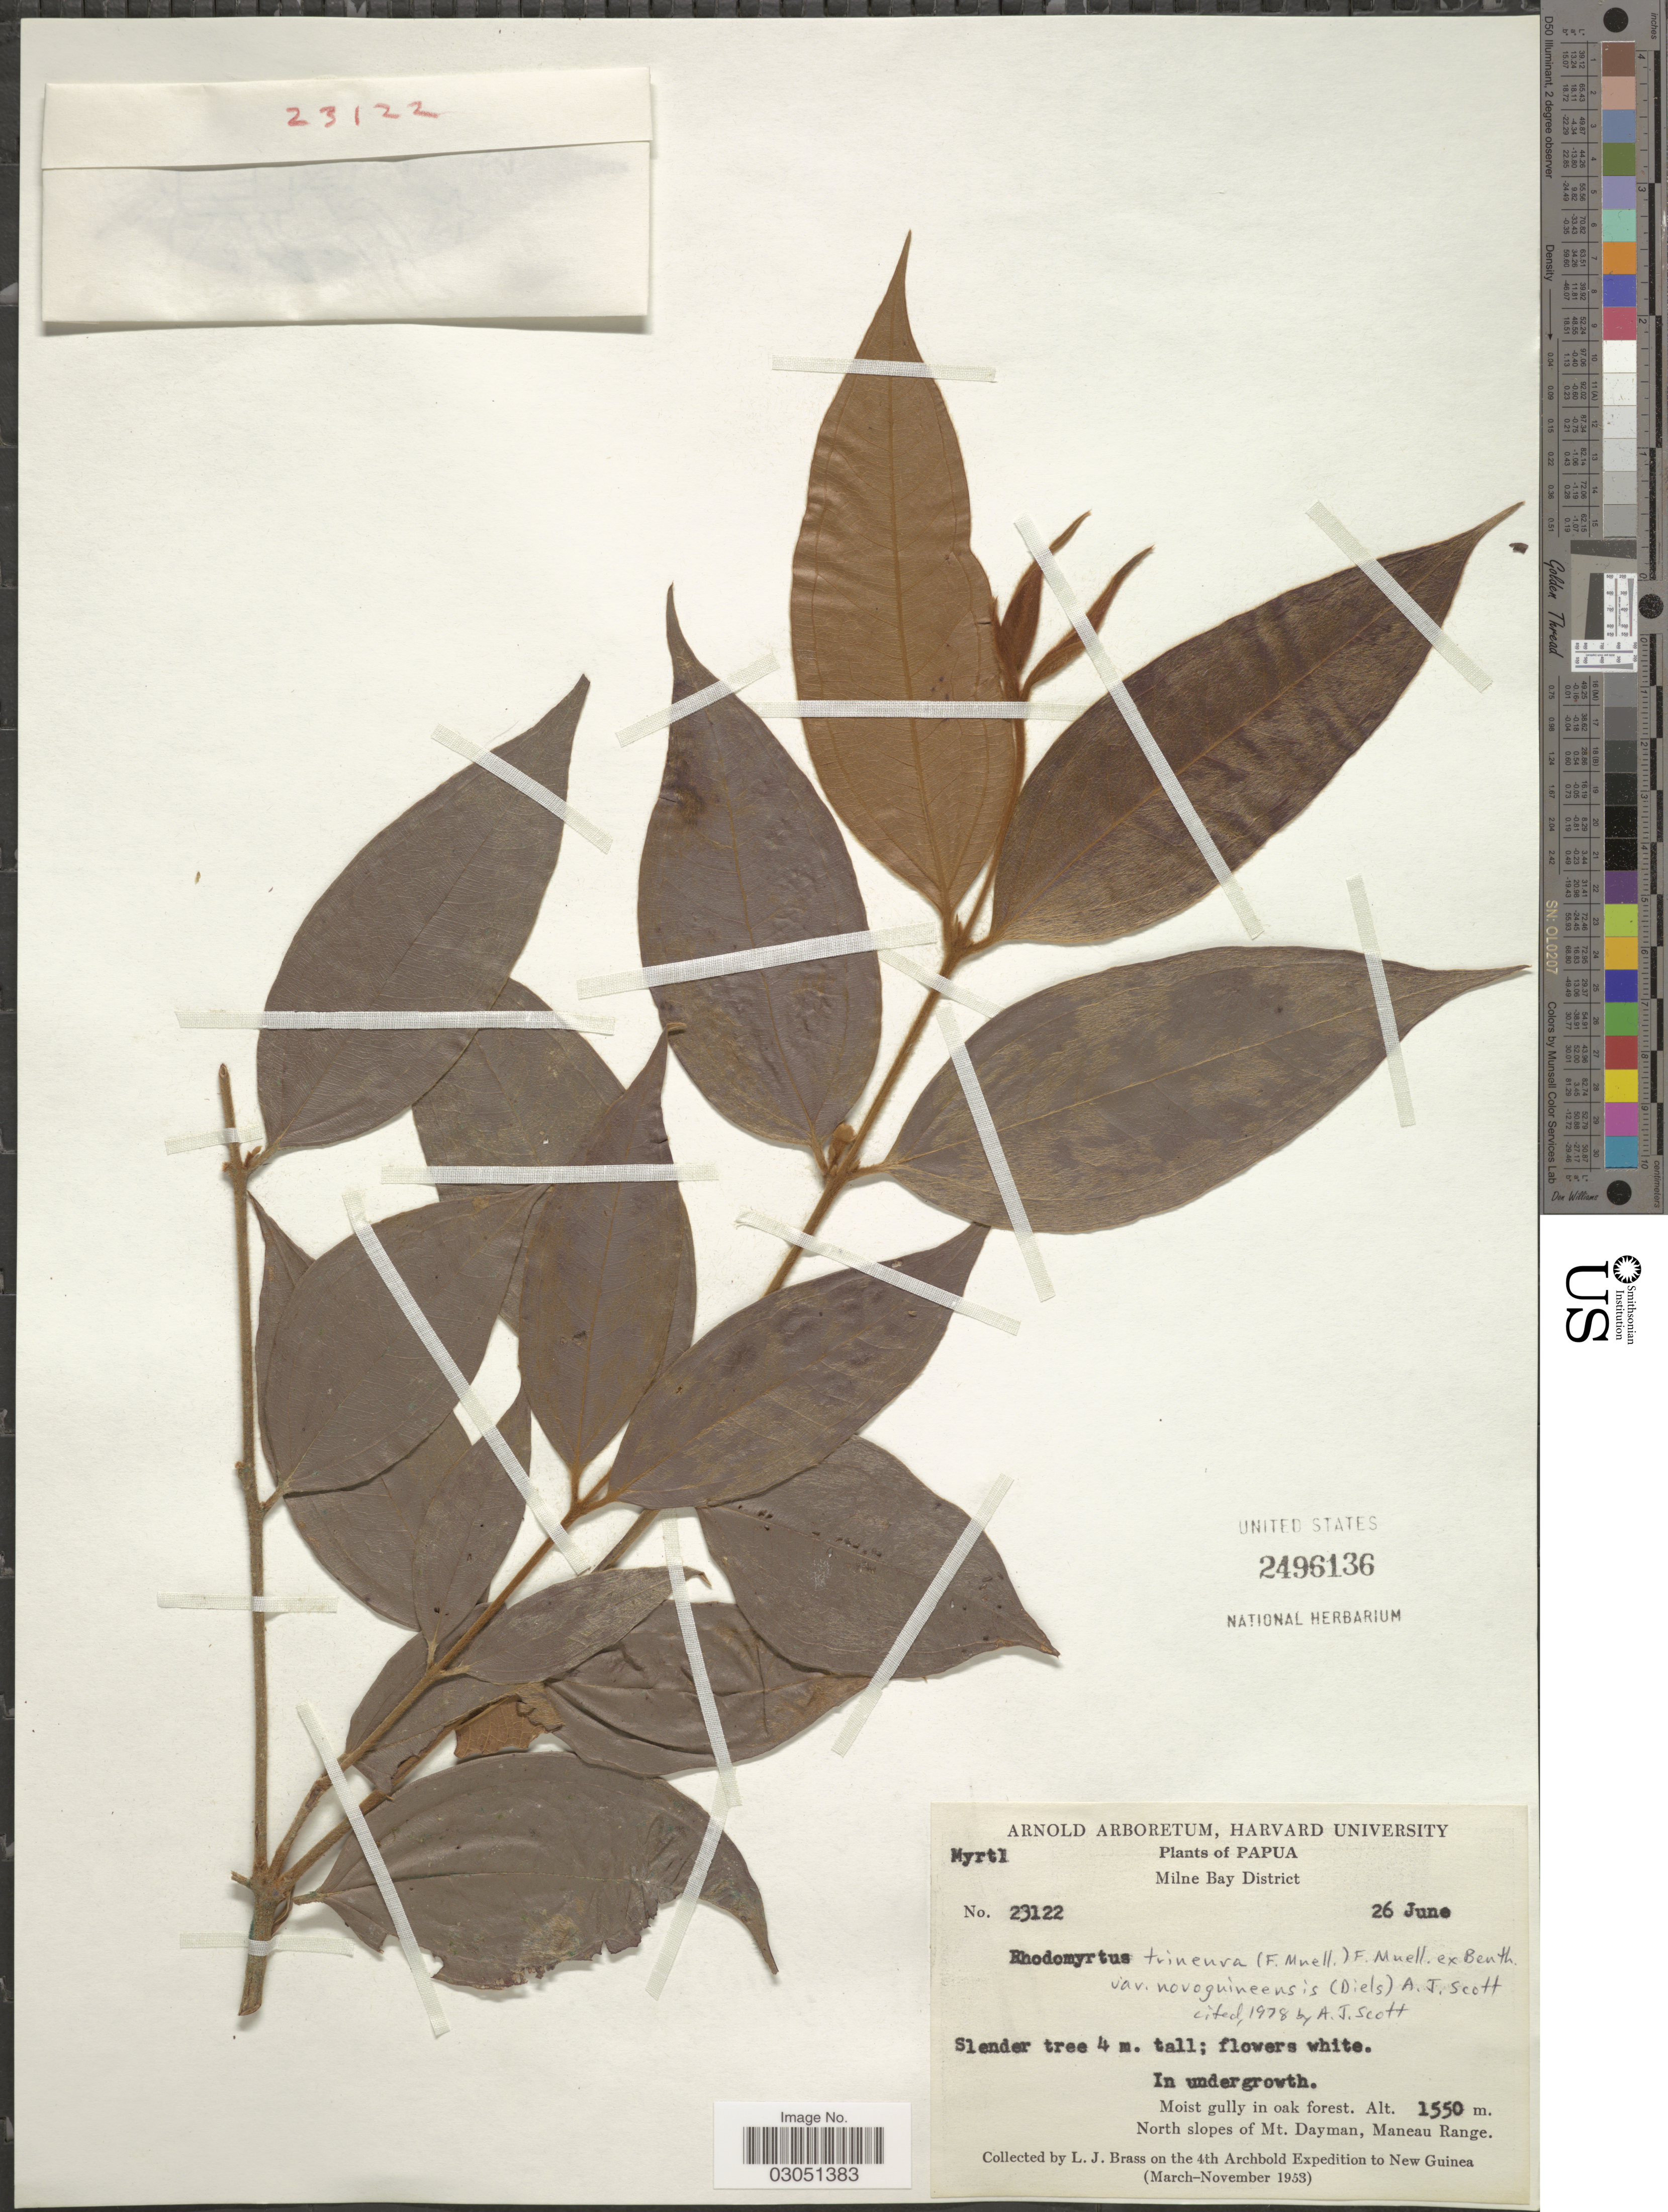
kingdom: Plantae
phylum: Tracheophyta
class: Magnoliopsida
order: Myrtales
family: Myrtaceae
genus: Rhodomyrtus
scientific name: Rhodomyrtus trineura var. novoguineensis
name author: (F. Muell.) F. Muell. ex Benth.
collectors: L. J. Brass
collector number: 23122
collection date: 1953-06-26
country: Papua New Guinea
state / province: Milne Bay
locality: Papua, Milne Bay District, North slopes of Mt. Dayman, Maneau Range. New Guinea.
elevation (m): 1550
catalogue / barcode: US 2496136